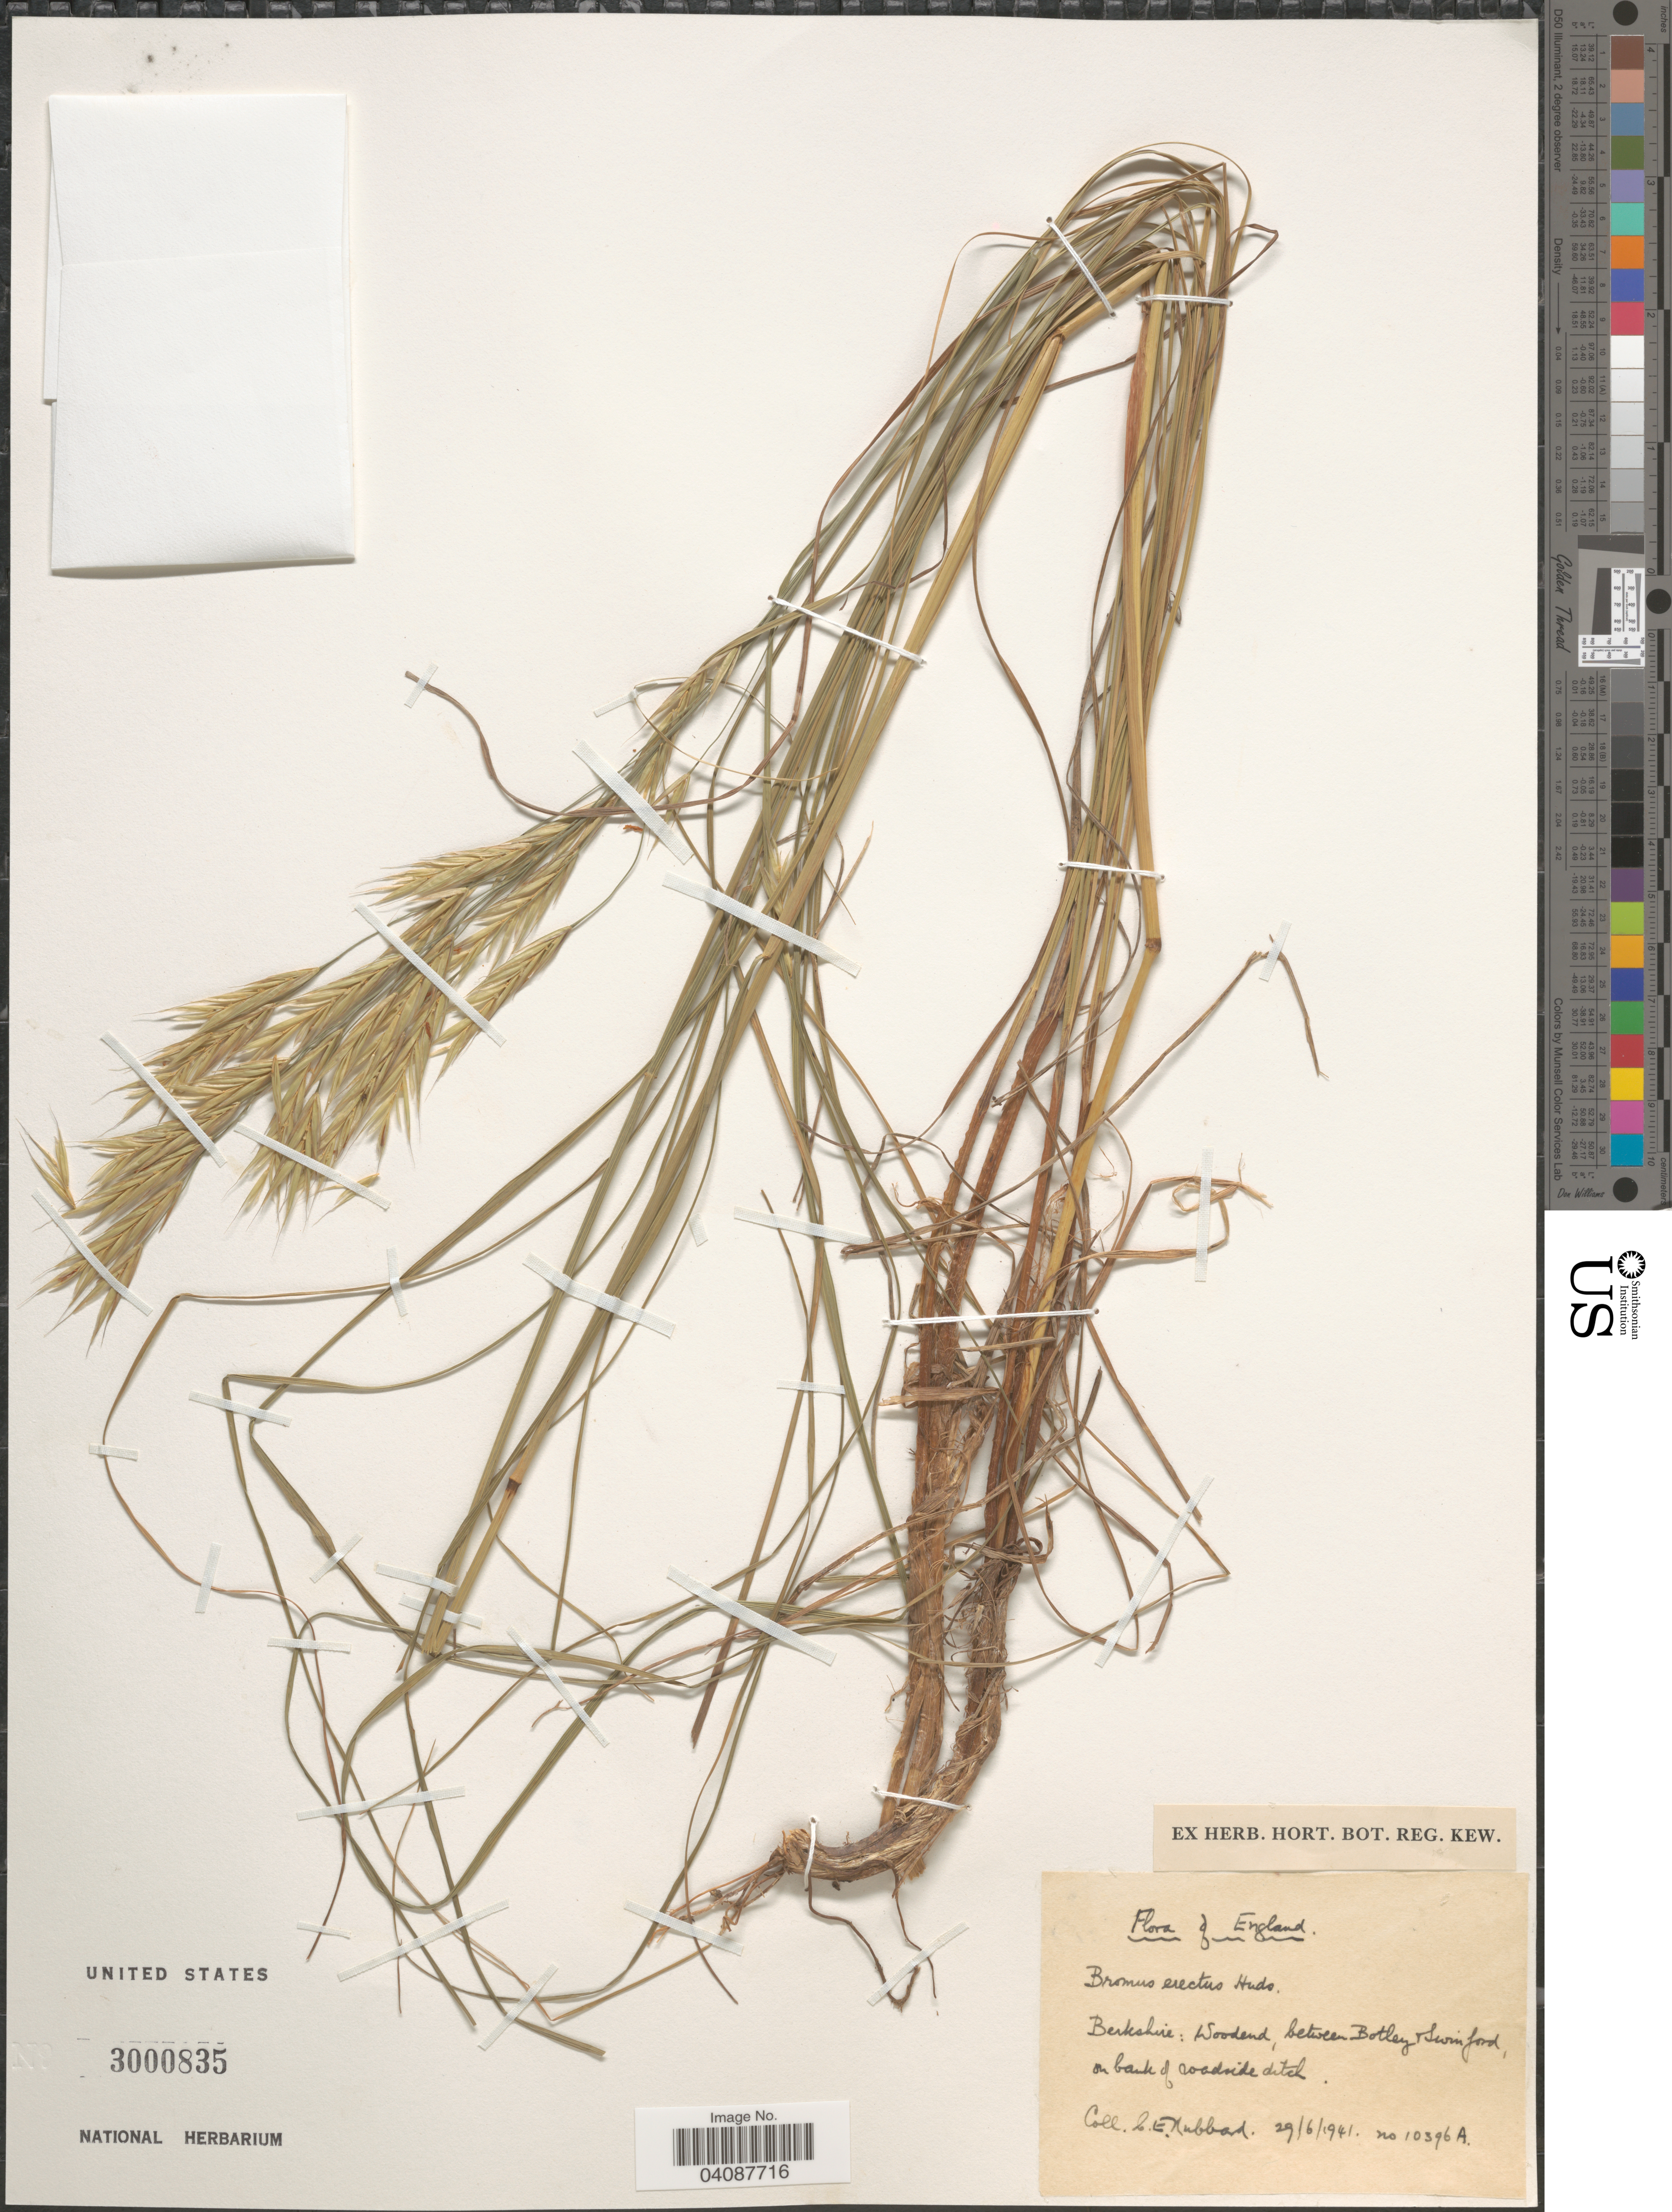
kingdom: Plantae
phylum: Tracheophyta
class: Liliopsida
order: Poales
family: Poaceae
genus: Bromus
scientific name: Bromus erectus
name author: Huds.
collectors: C. E. Hubbard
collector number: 10396A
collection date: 1941-06-29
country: United Kingdom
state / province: England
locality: Berkshire: Woodend, between Botley + Swimford, on bank of roadside ditch.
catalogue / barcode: US 3000835